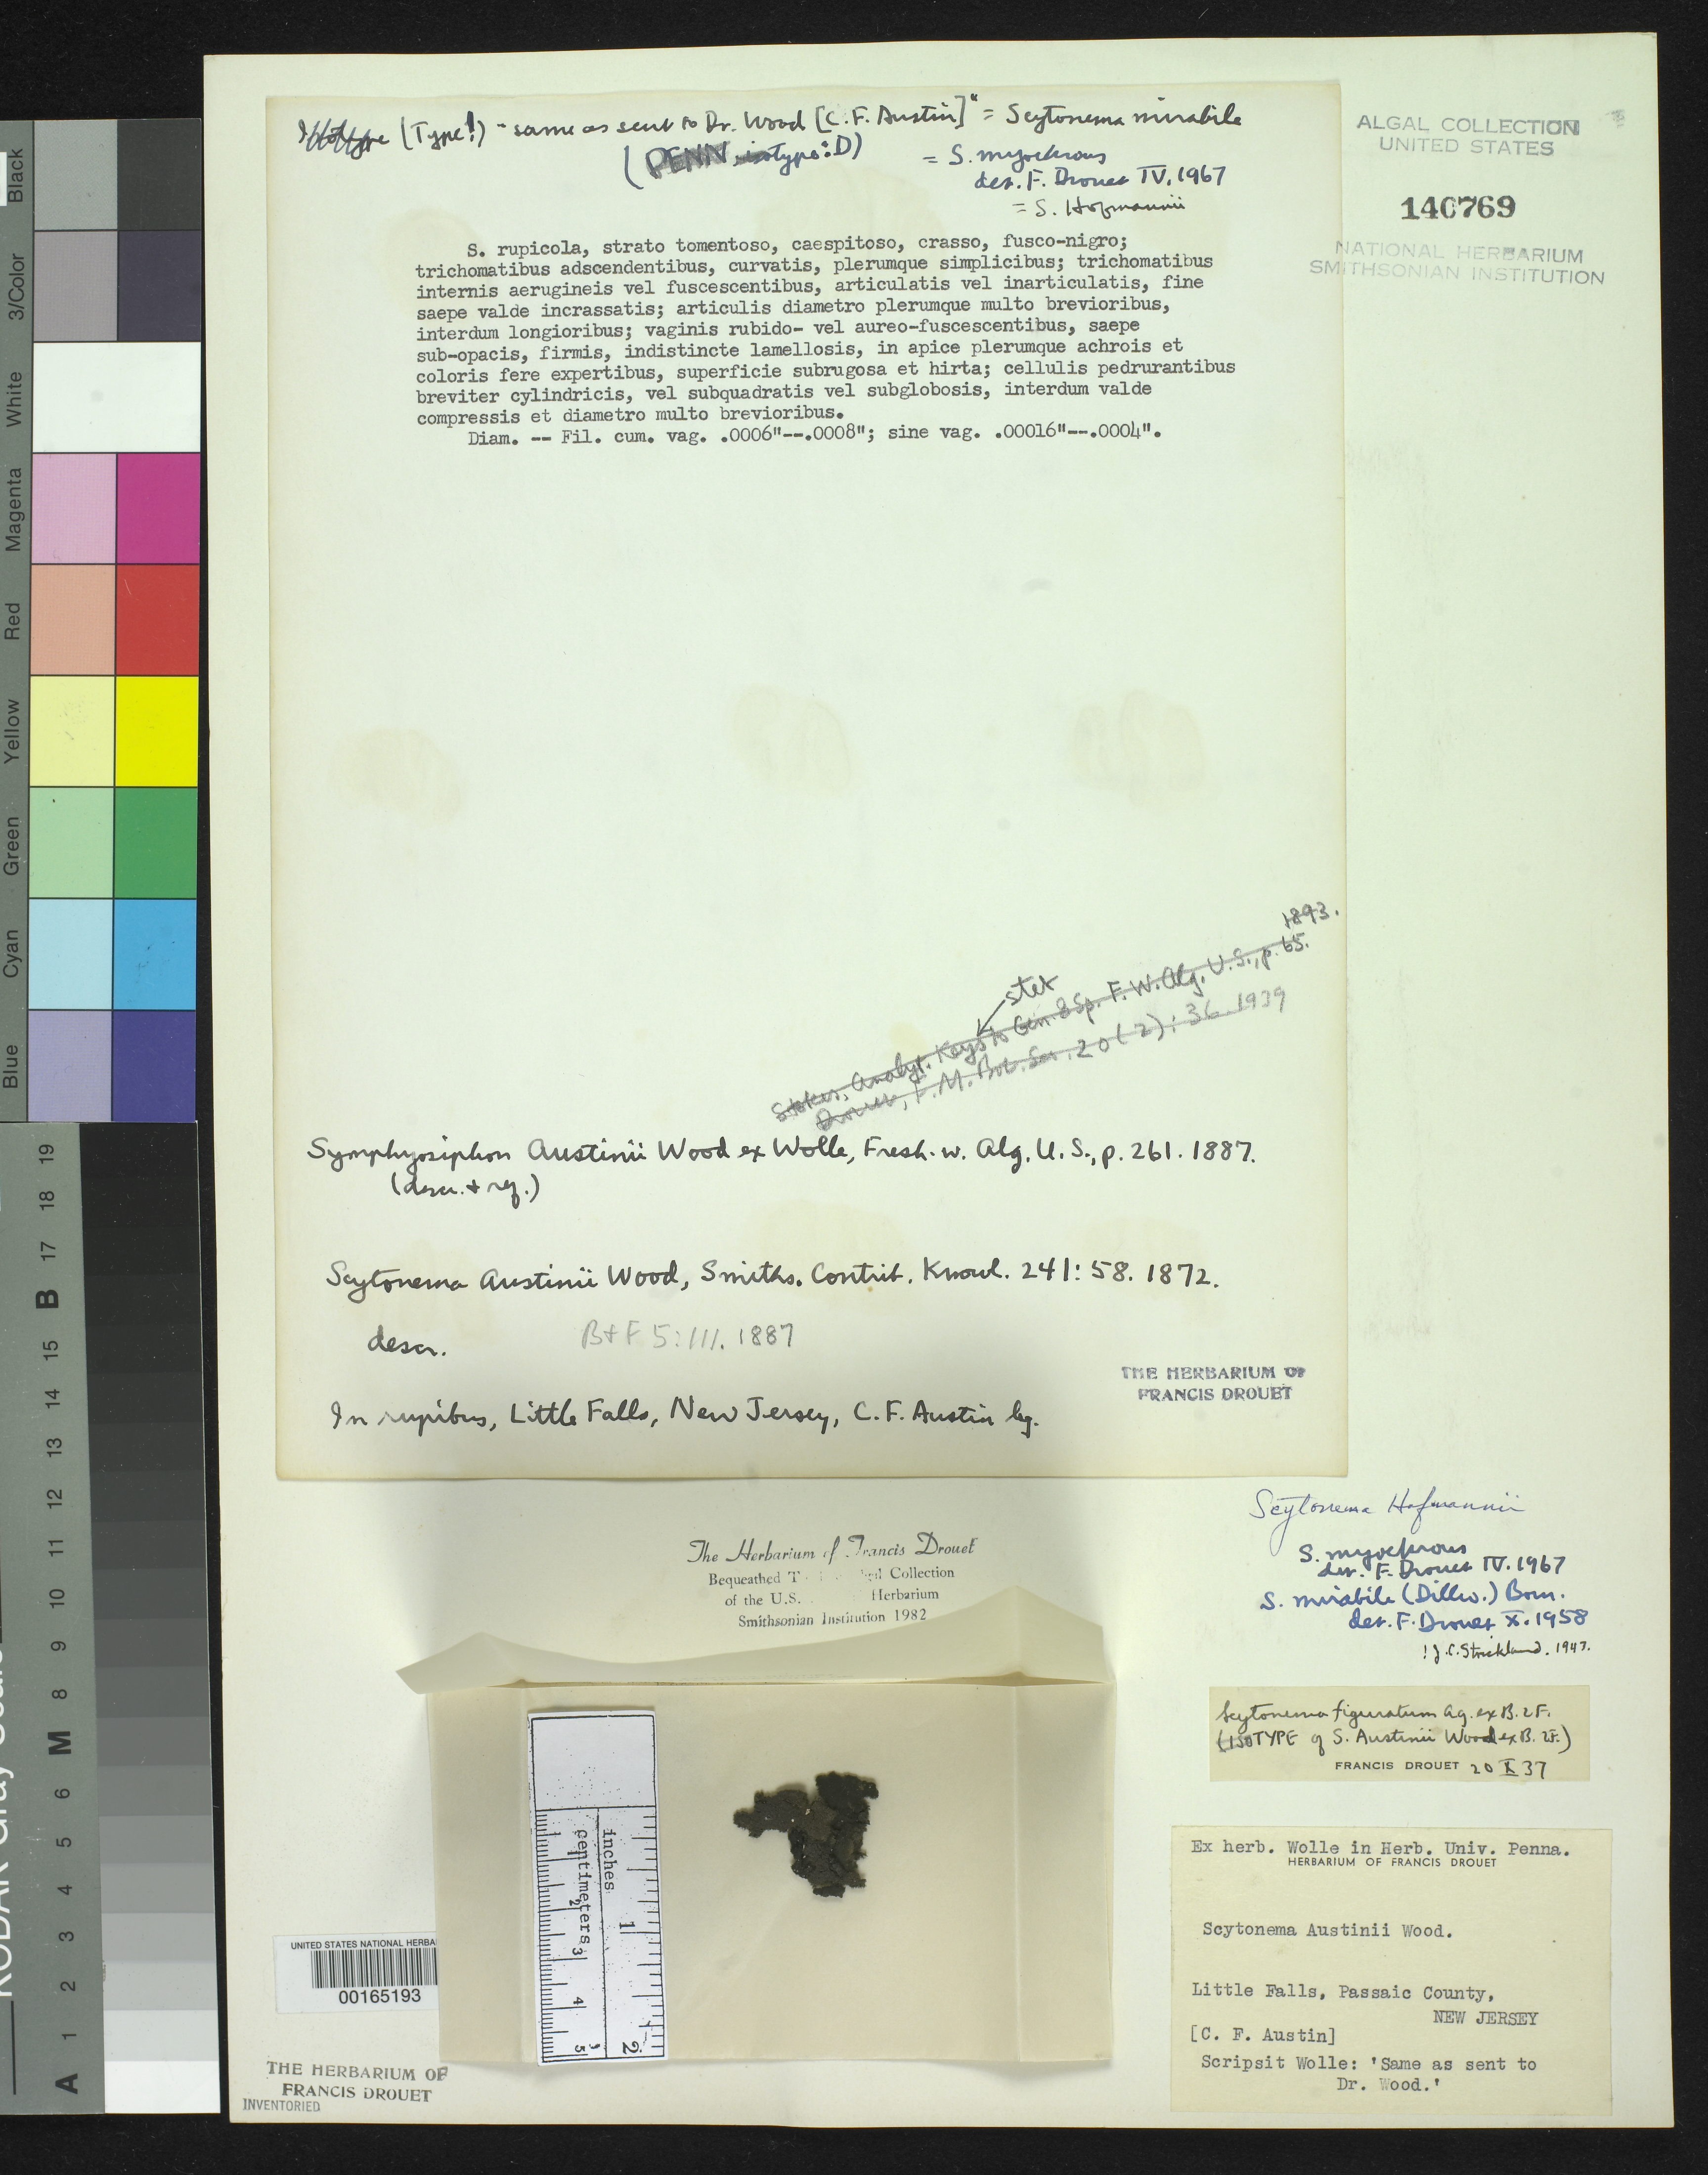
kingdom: Bacteria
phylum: Cyanobacteria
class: Cyanobacteriia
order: Cyanobacteriales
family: Scytonemataceae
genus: Scytonema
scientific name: Scytonema austinii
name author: H.C. Wood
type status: Isotype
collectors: C. F. Austin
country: United States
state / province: New Jersey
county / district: Passaic County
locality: Little Falls.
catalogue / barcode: US 140769